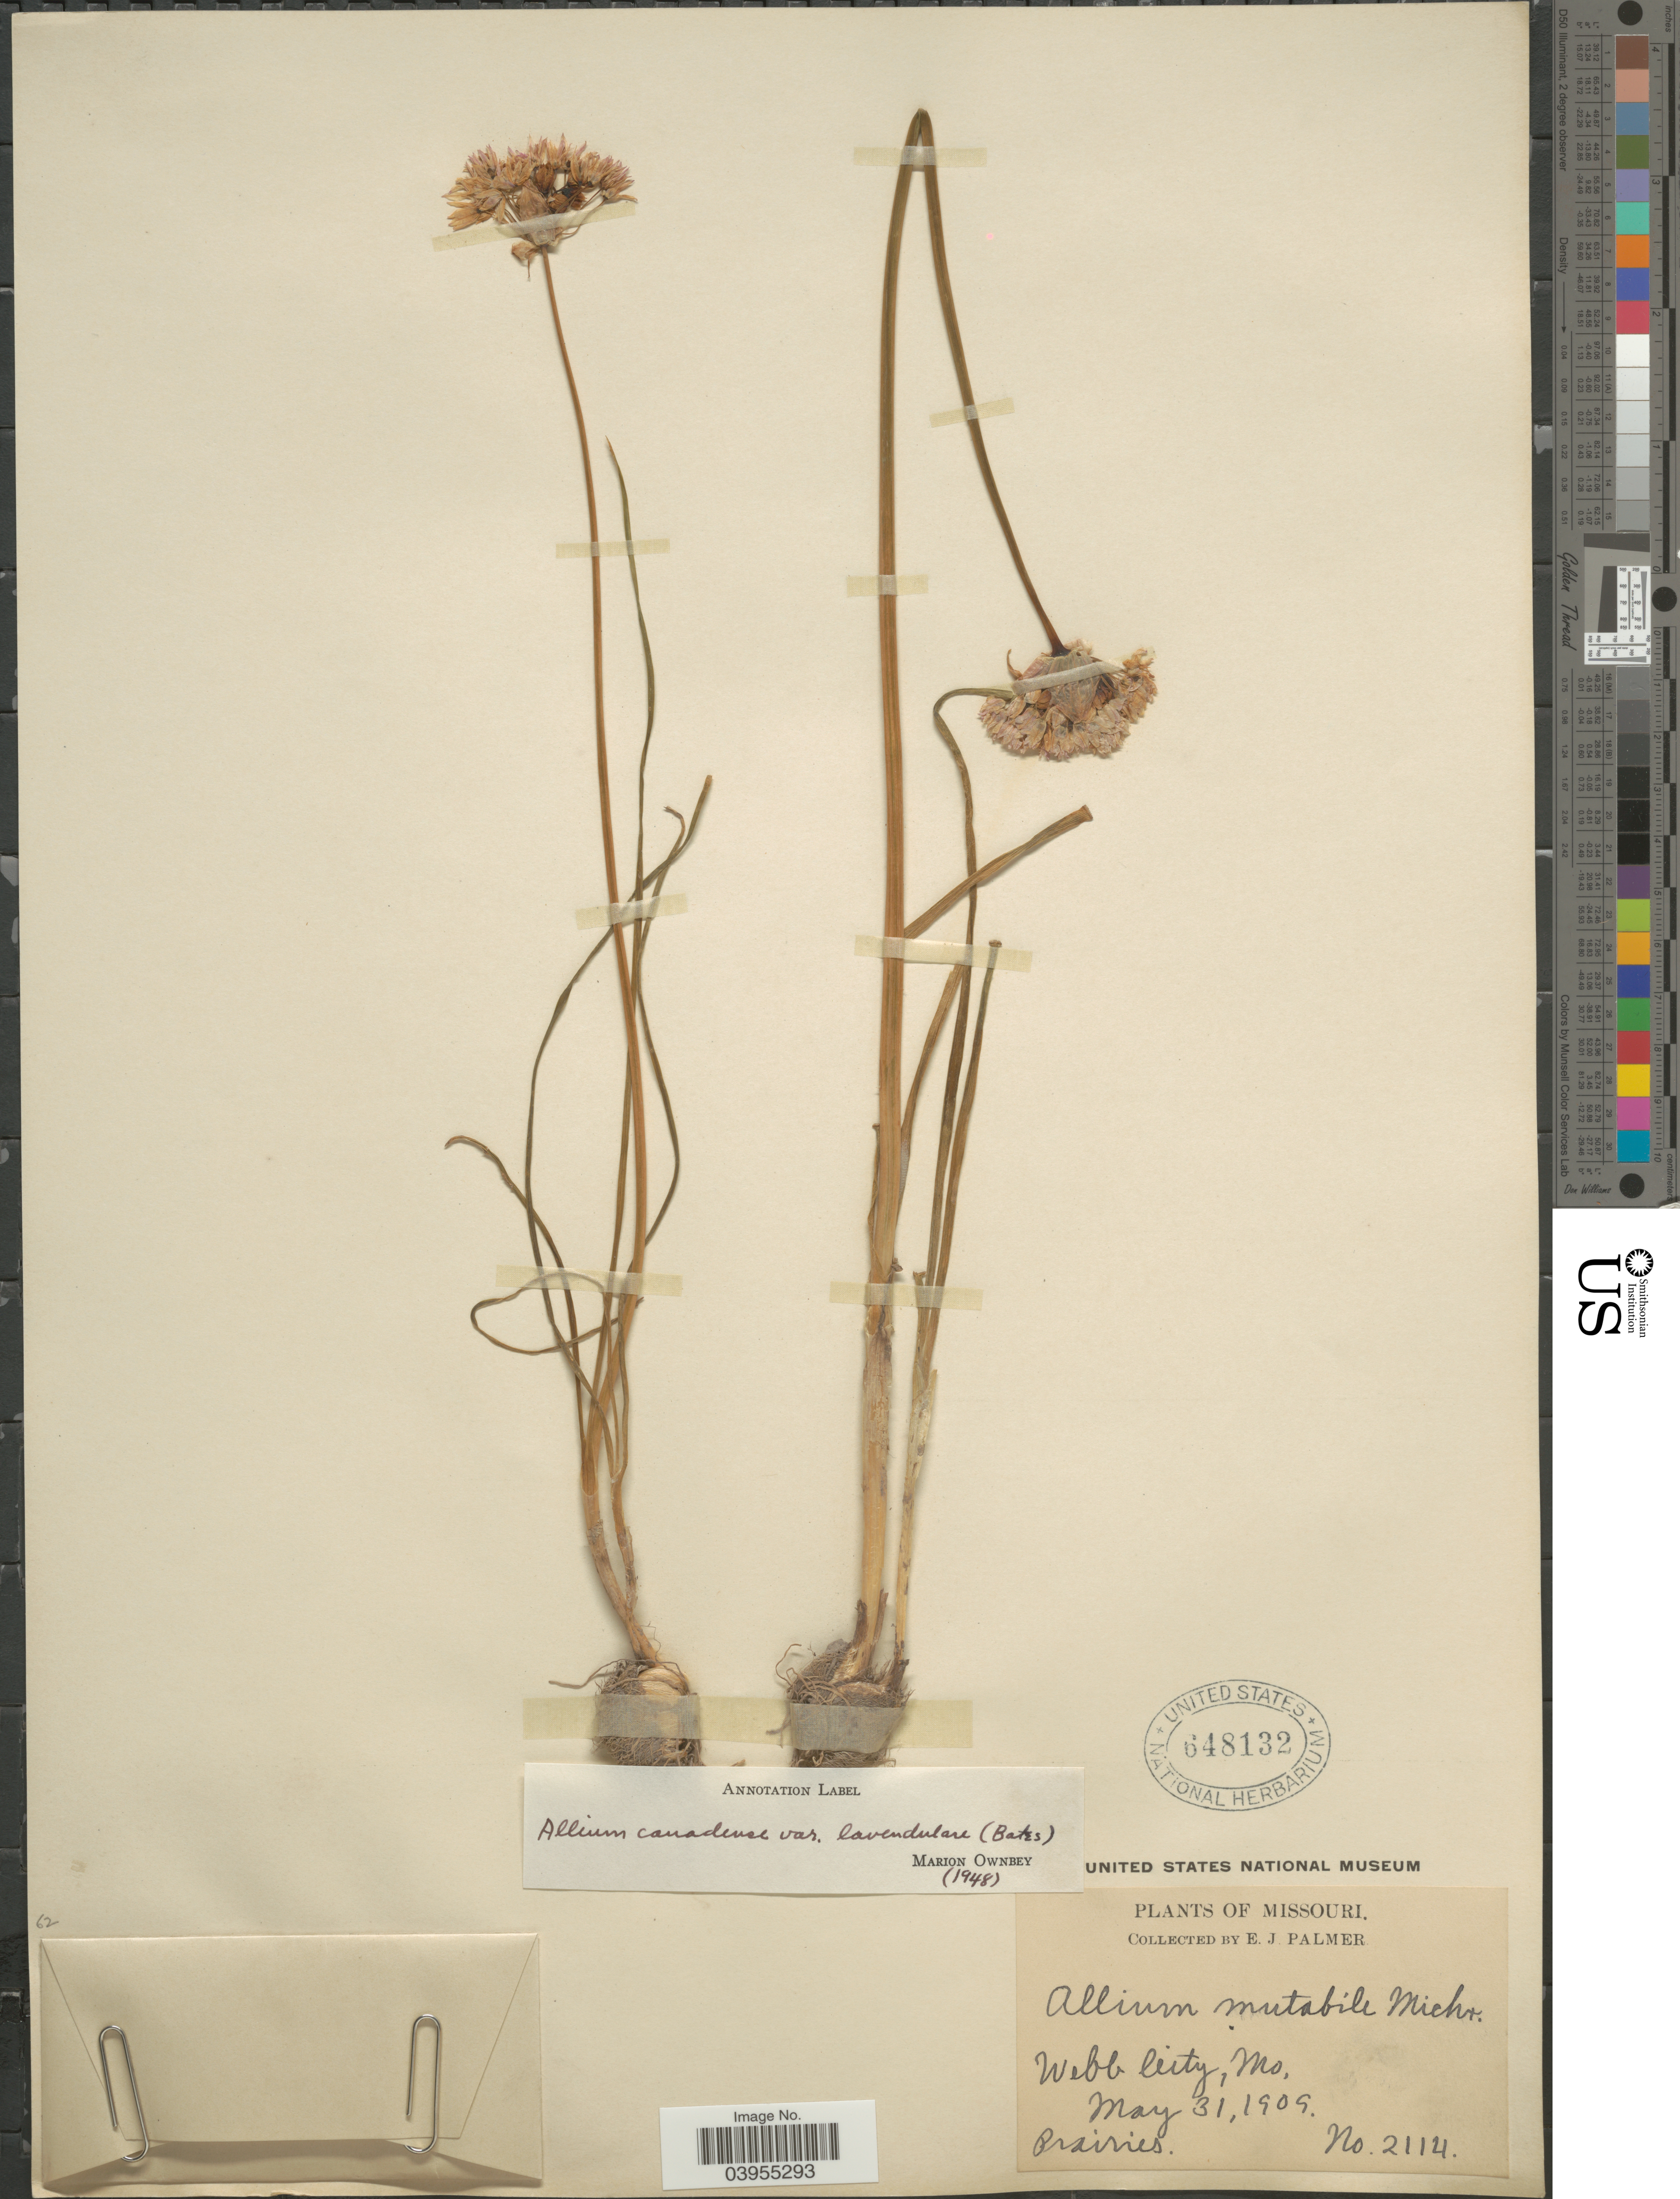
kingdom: Plantae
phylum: Tracheophyta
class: Liliopsida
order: Asparagales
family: Amaryllidaceae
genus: Allium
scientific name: Allium canadense var. lavandulare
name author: (Bates) Ownbey & Aase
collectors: E. J. Palmer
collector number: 2114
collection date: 1909-05-31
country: United States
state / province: Missouri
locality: Webb City.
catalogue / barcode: US 648132